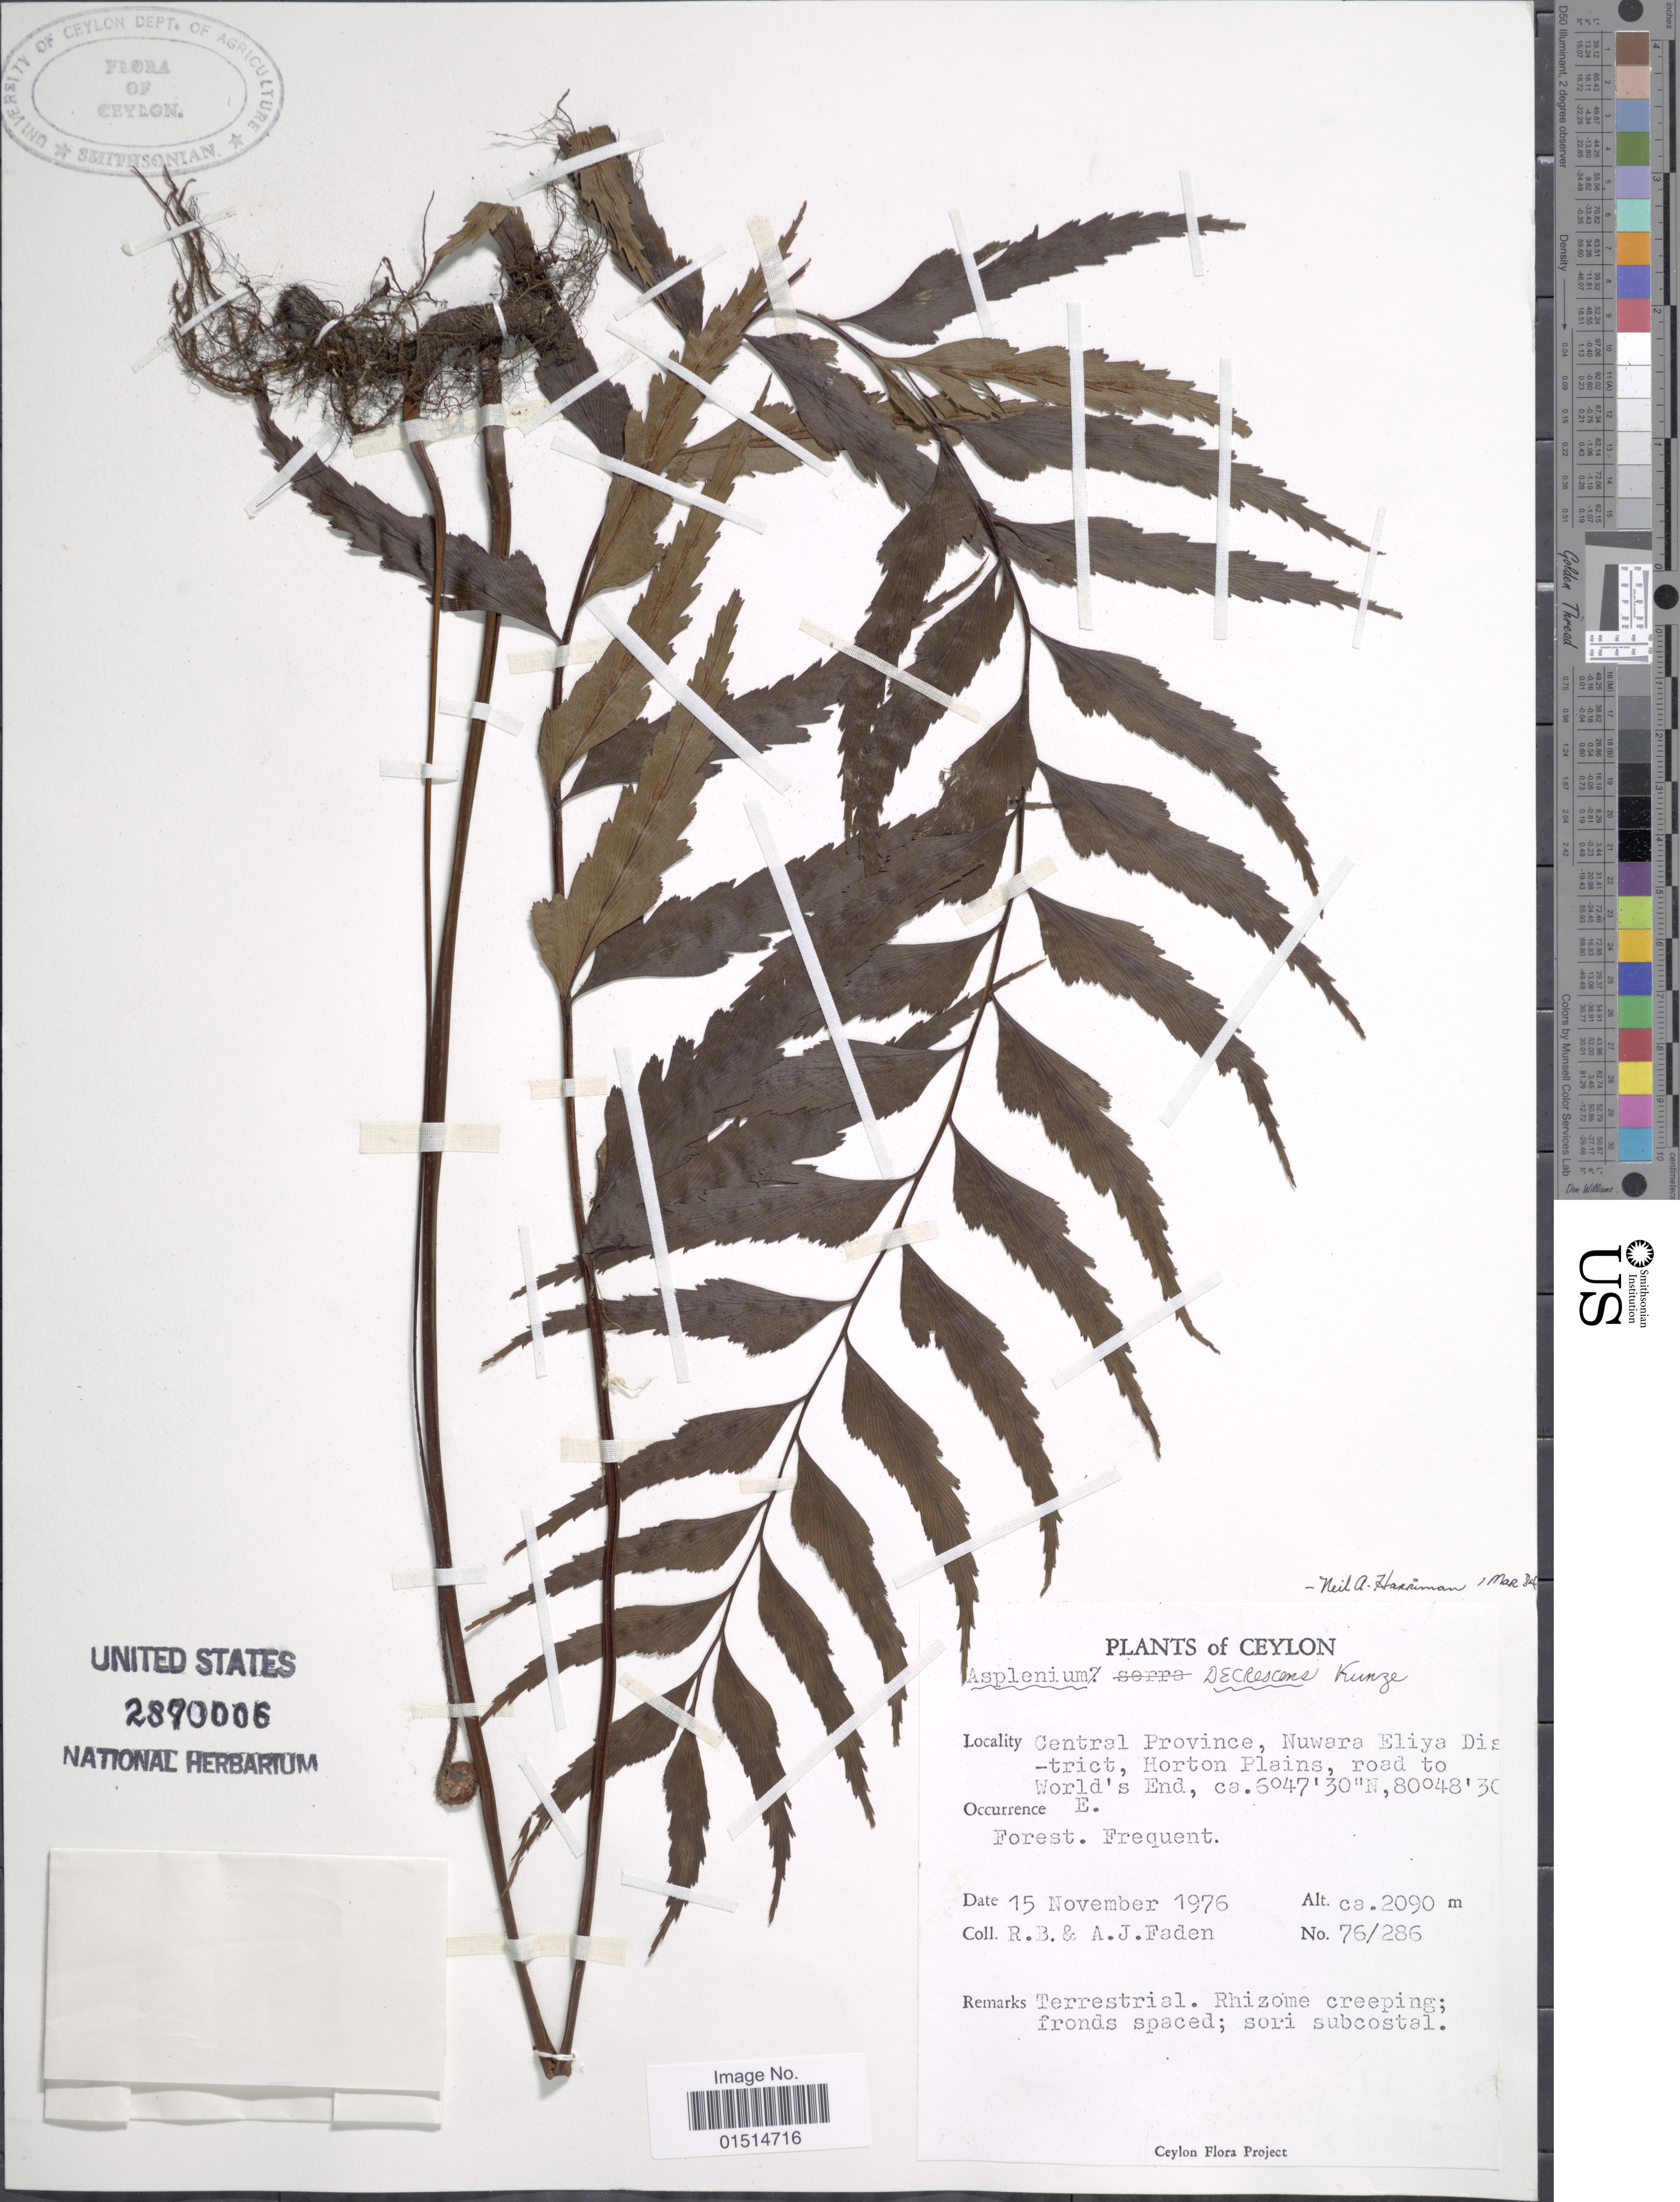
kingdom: Plantae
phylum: Tracheophyta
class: Polypodiopsida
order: Polypodiales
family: Aspleniaceae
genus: Asplenium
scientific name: Asplenium decrescens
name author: Kunze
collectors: R. B. Faden & A. J. Faden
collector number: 76/286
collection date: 1976-11-15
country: Sri Lanka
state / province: Central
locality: Ceylon, Nuware Eliya district, Horton Plains, road to World 's End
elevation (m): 2090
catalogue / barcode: US 2890006